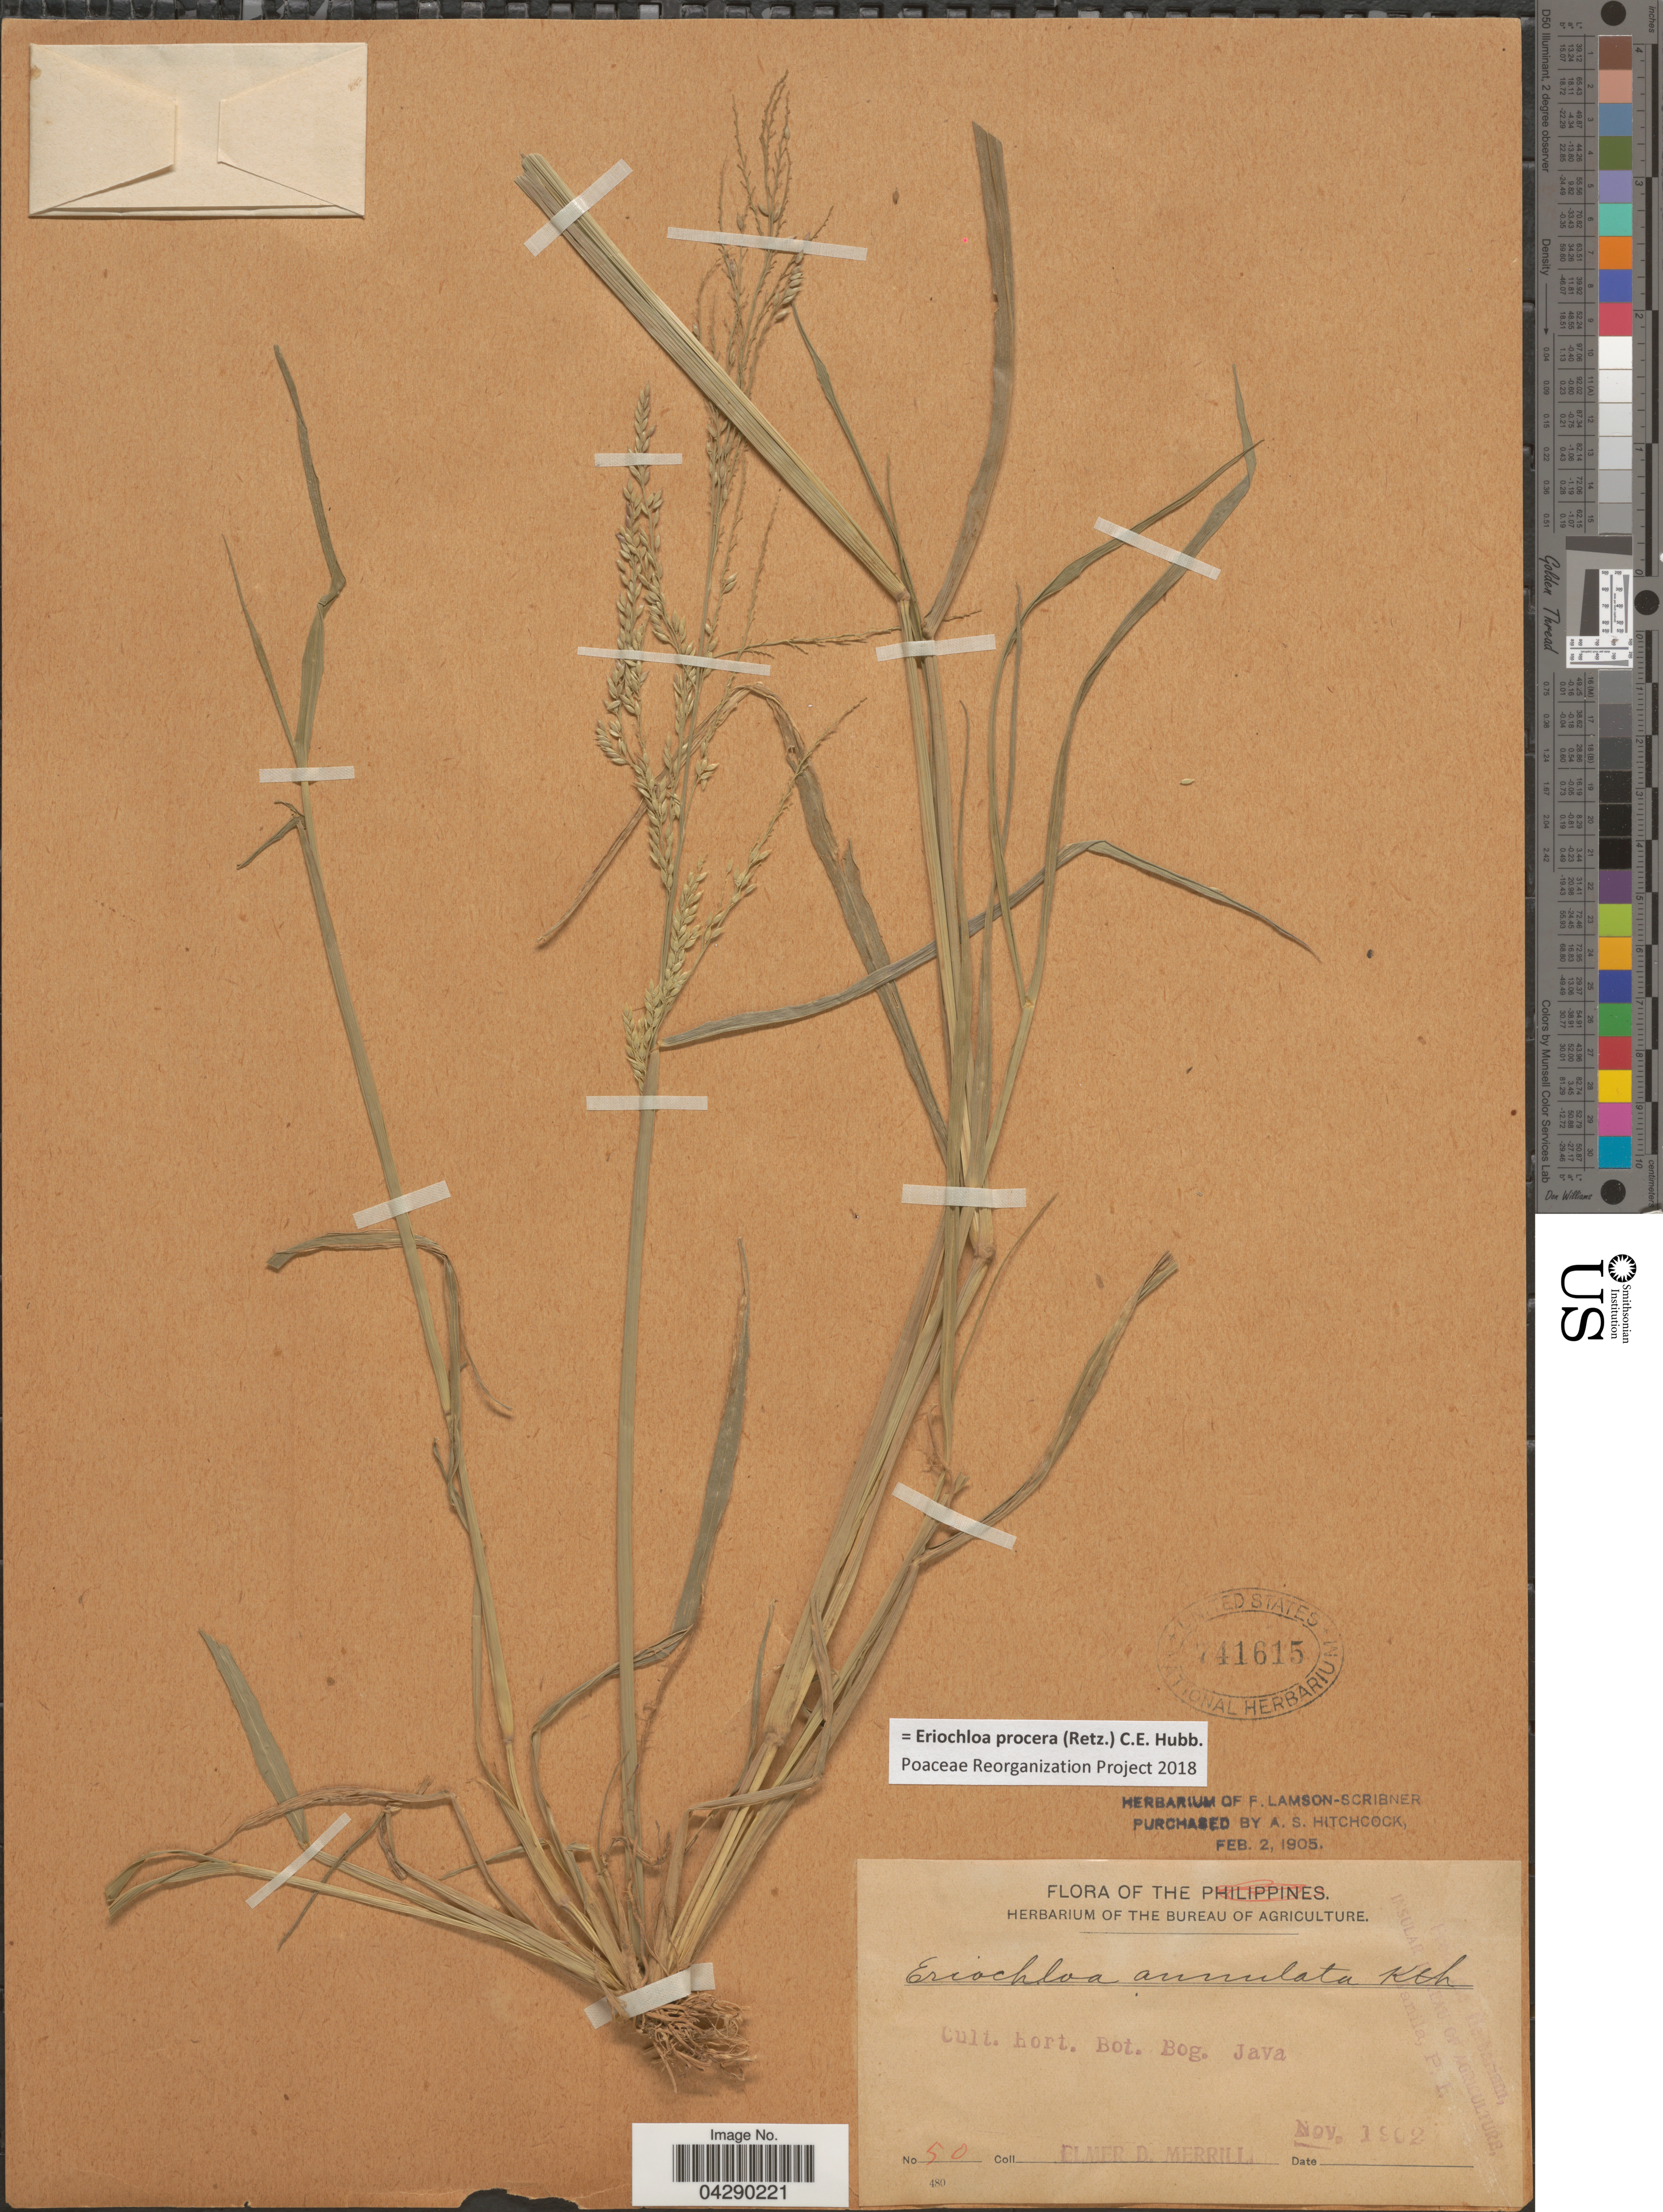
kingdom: Plantae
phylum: Tracheophyta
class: Liliopsida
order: Poales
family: Poaceae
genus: Eriochloa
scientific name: Eriochloa procera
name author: (Retz.) C.E. Hubb.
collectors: E. D. Merrill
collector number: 50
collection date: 1902-11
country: Indonesia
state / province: Java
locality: Cult. Hort. Bot. Bog. Java.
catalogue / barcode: US 741615